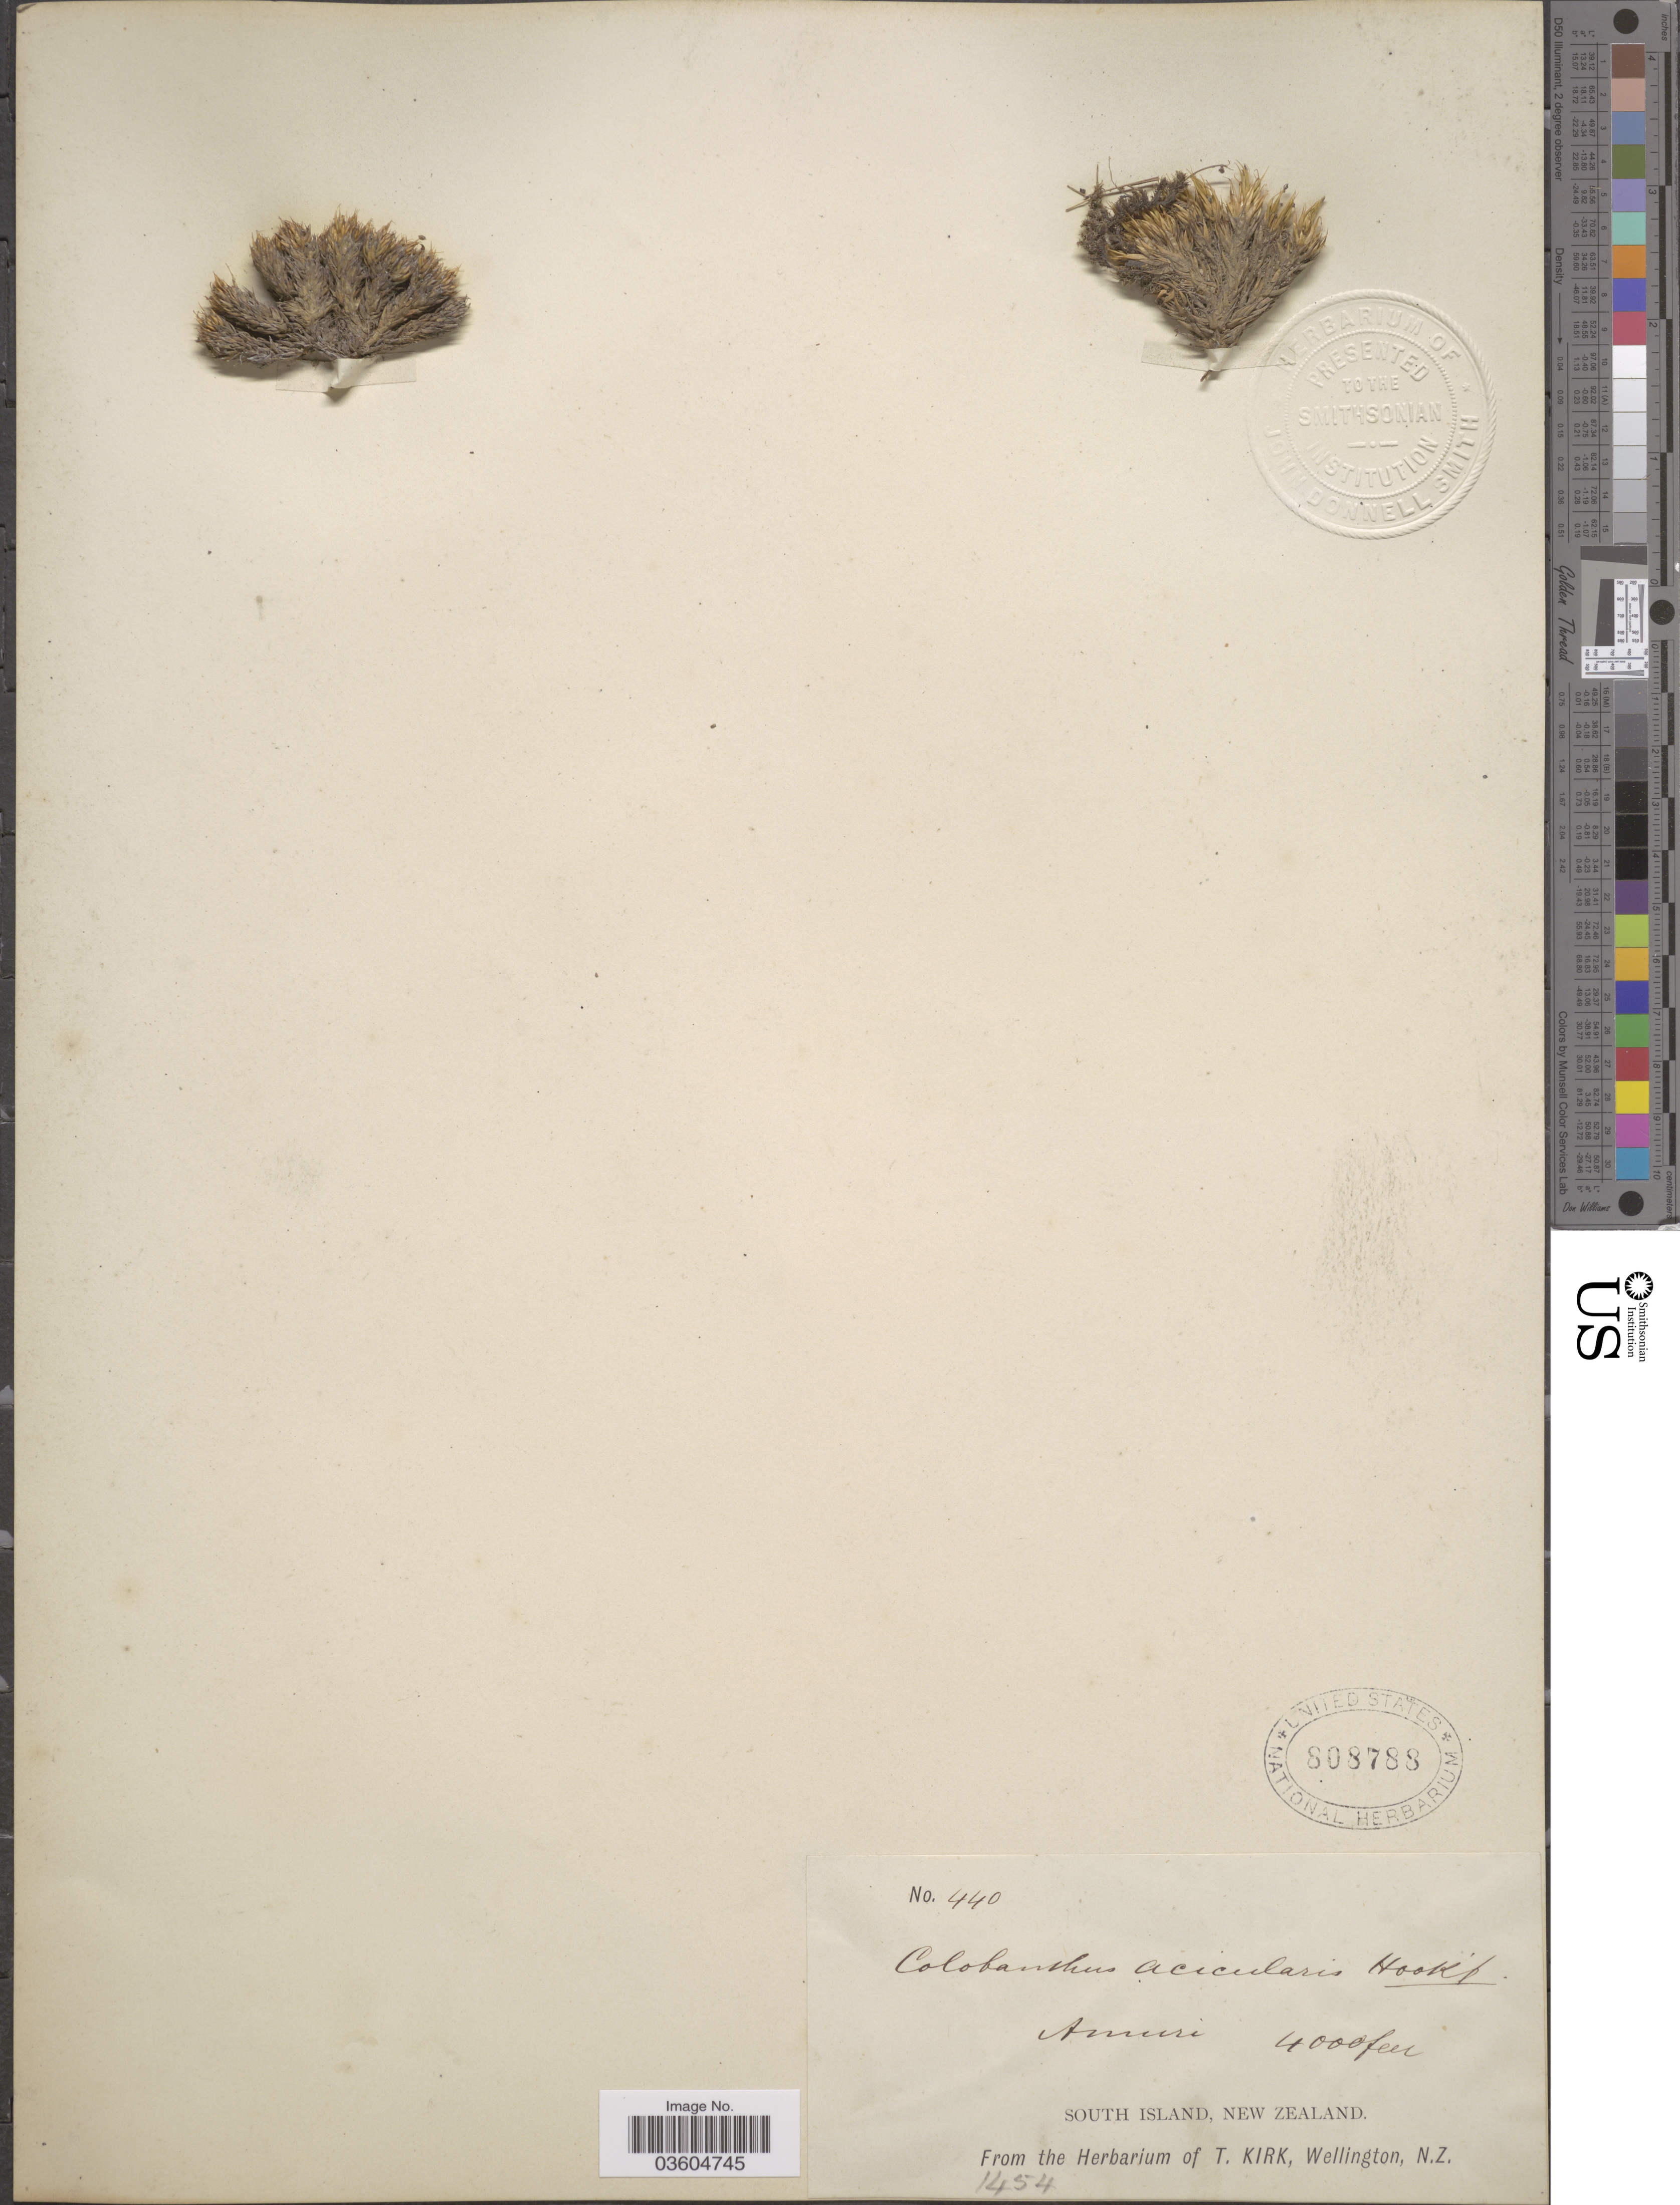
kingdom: Plantae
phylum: Tracheophyta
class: Magnoliopsida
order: Caryophyllales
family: Caryophyllaceae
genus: Colobanthus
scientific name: Colobanthus acicularis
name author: Hook. f.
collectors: ex herb. T. Kirk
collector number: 440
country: New Zealand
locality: Amuri [unsure placement]. South Island.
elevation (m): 1219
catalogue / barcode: US 808788